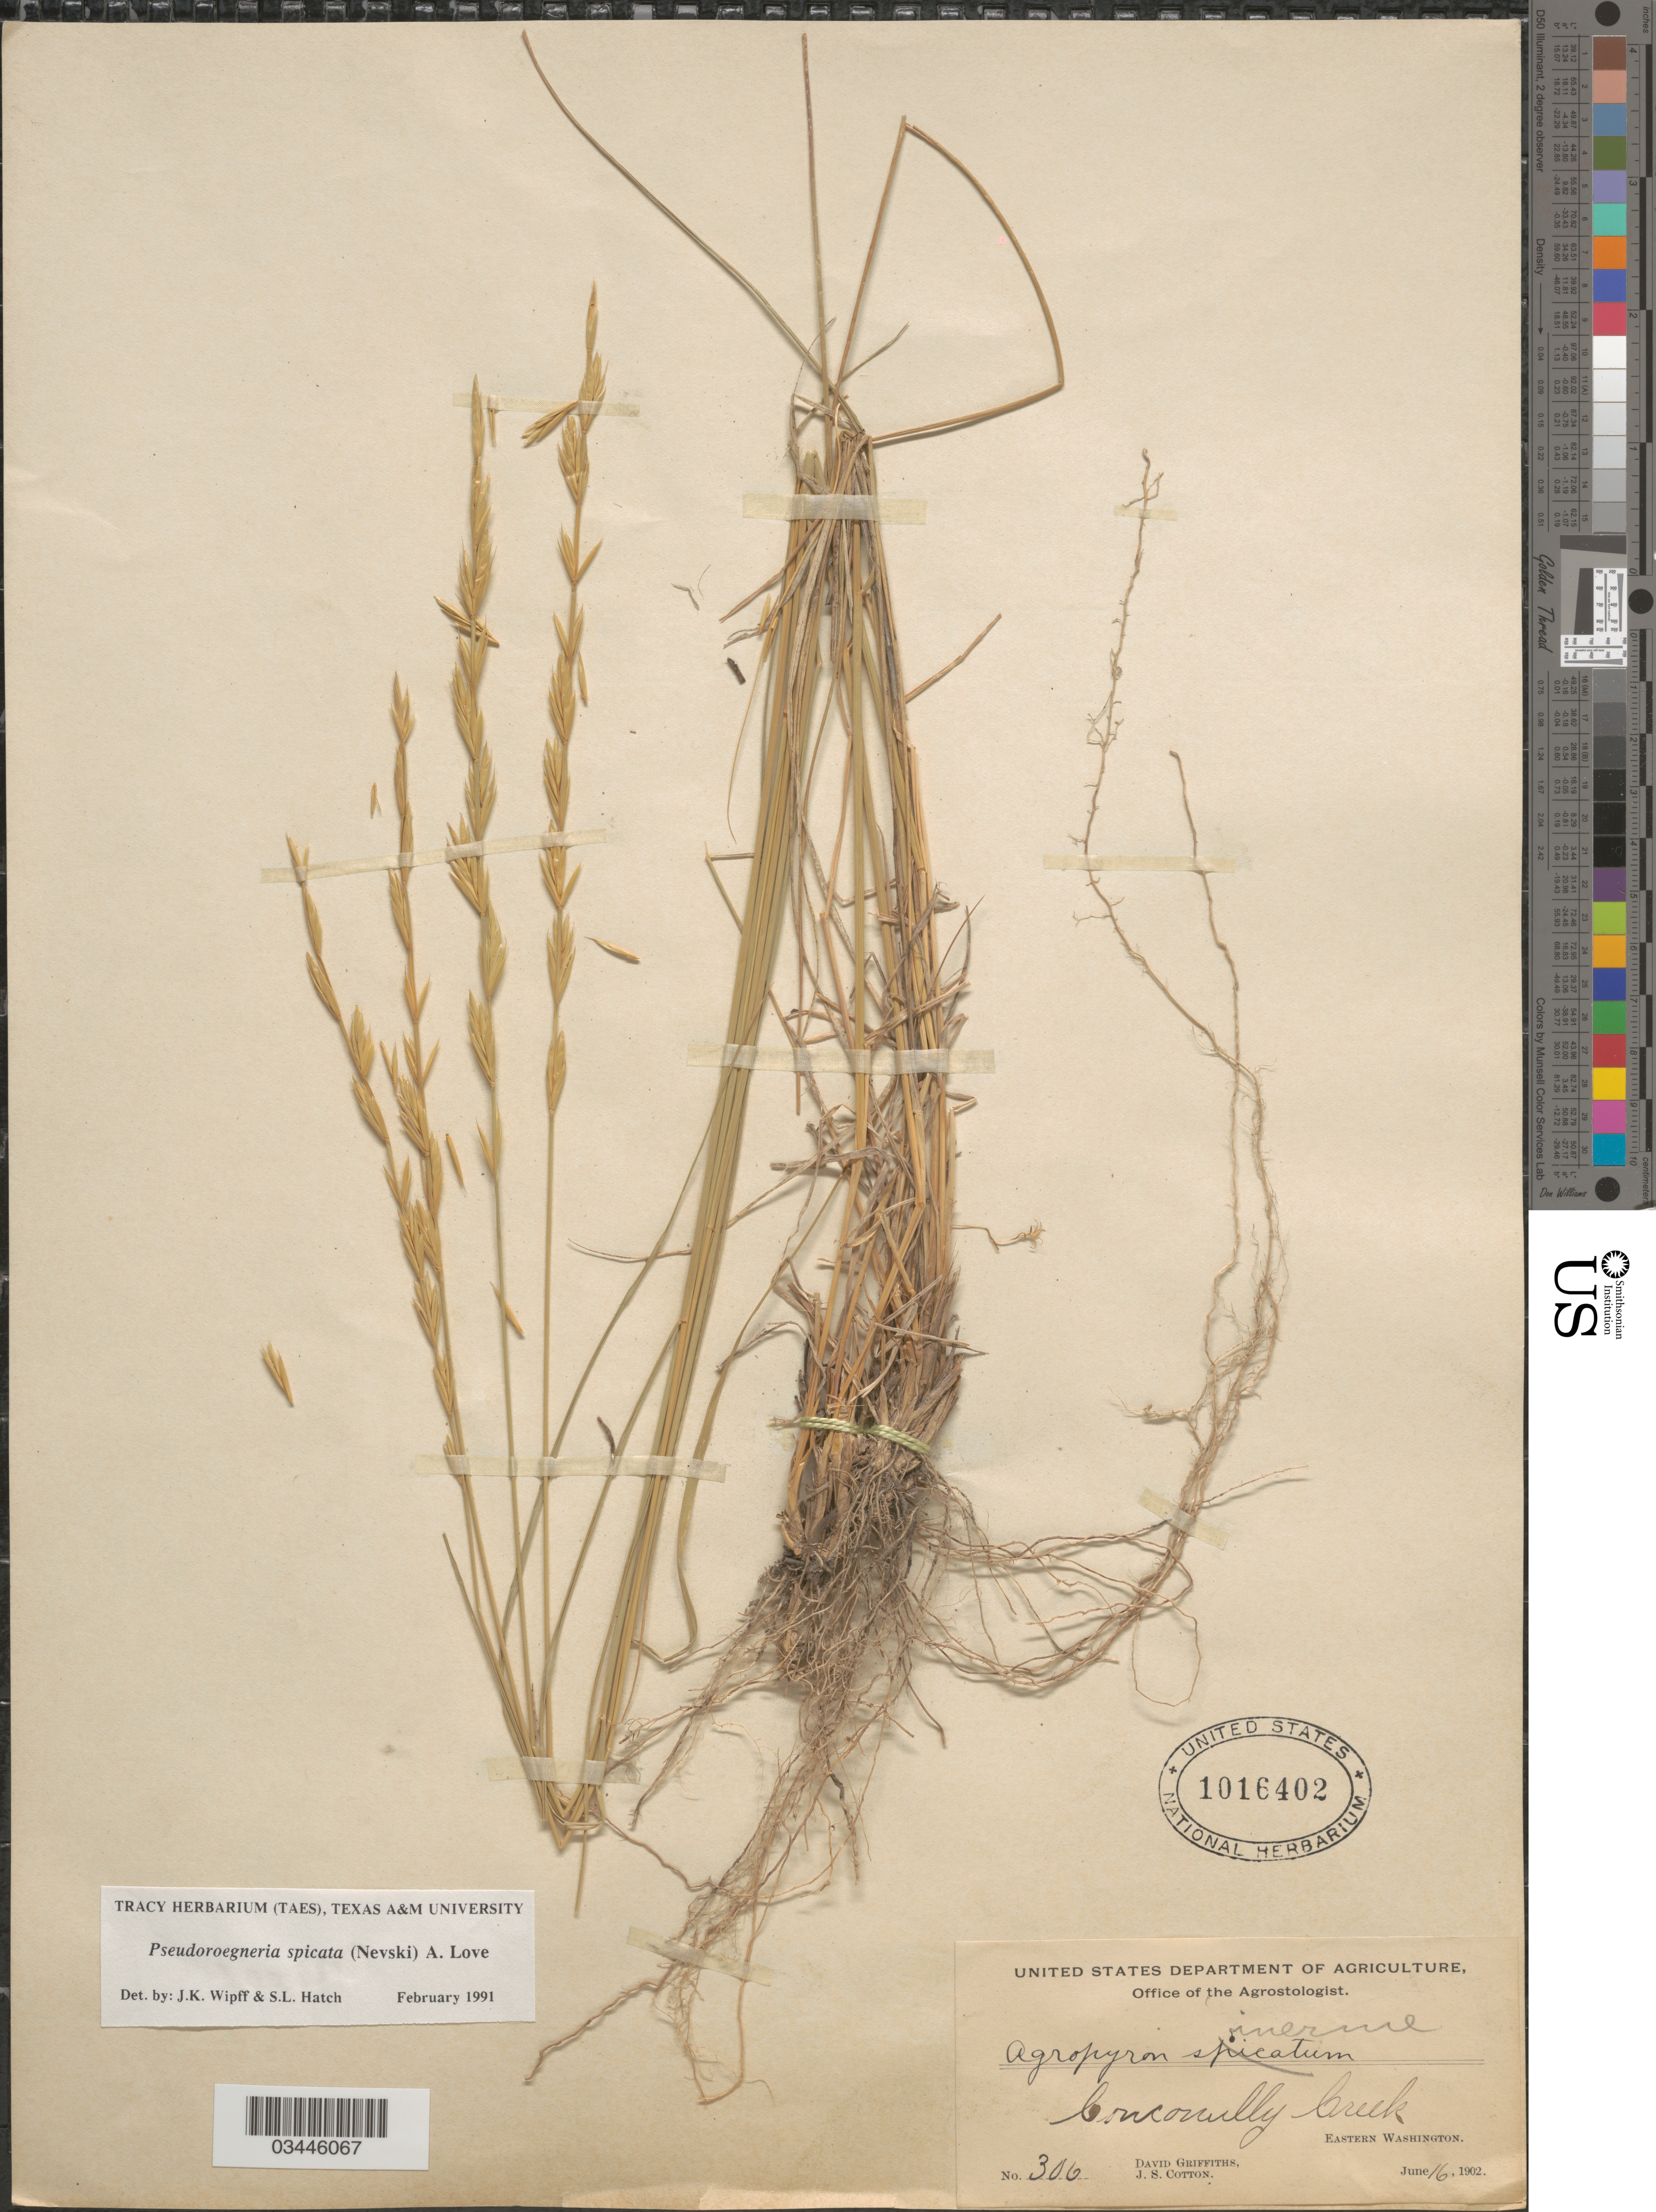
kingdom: Plantae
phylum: Tracheophyta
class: Liliopsida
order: Poales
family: Poaceae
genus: Pseudoroegneria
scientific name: Pseudoroegneria spicata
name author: (Pursh) Á. Löve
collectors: D. Griffiths & J. S. Cotton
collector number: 306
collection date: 1902-06-16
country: United States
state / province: Washington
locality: Conconully Creek. Eastern Washington.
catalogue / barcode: US 1016402